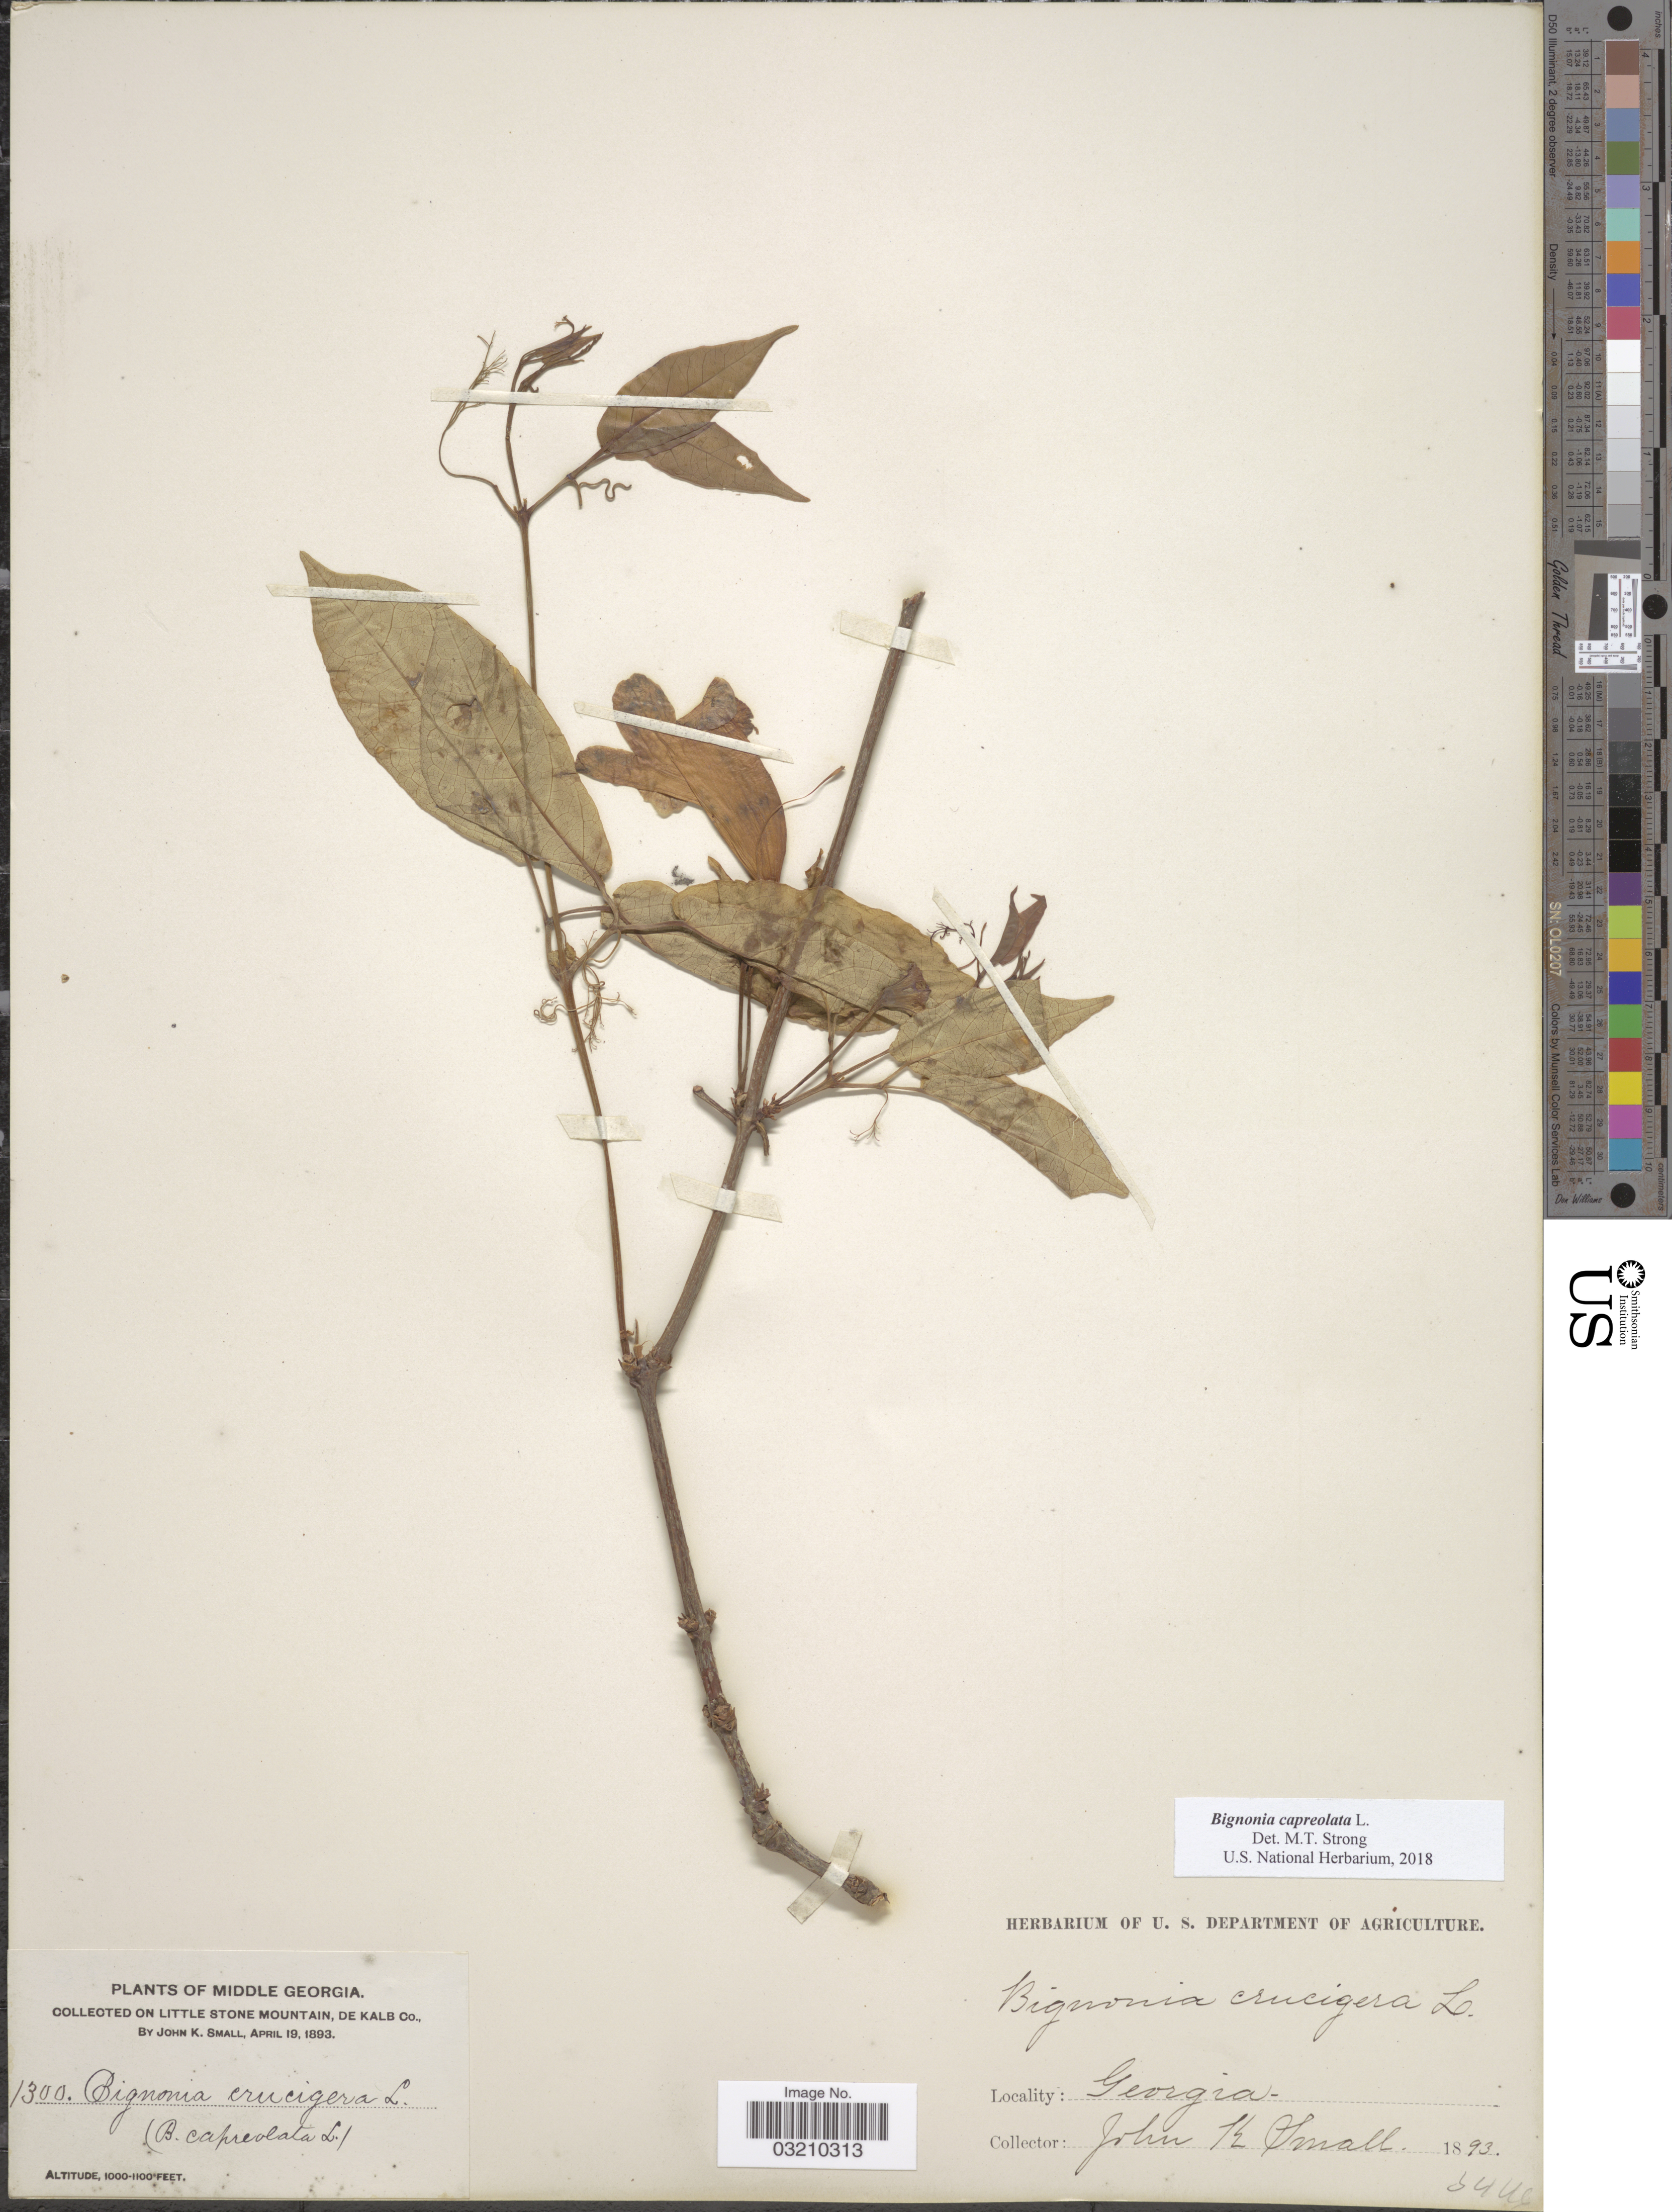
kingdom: Plantae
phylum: Tracheophyta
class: Magnoliopsida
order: Lamiales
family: Bignoniaceae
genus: Bignonia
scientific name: Bignonia capreolata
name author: L.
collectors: J. K. Small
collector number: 1300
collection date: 1893-04-19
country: United States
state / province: Georgia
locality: Middle Georgia. On Little Stone Mountain, De Kalb Co.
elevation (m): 305